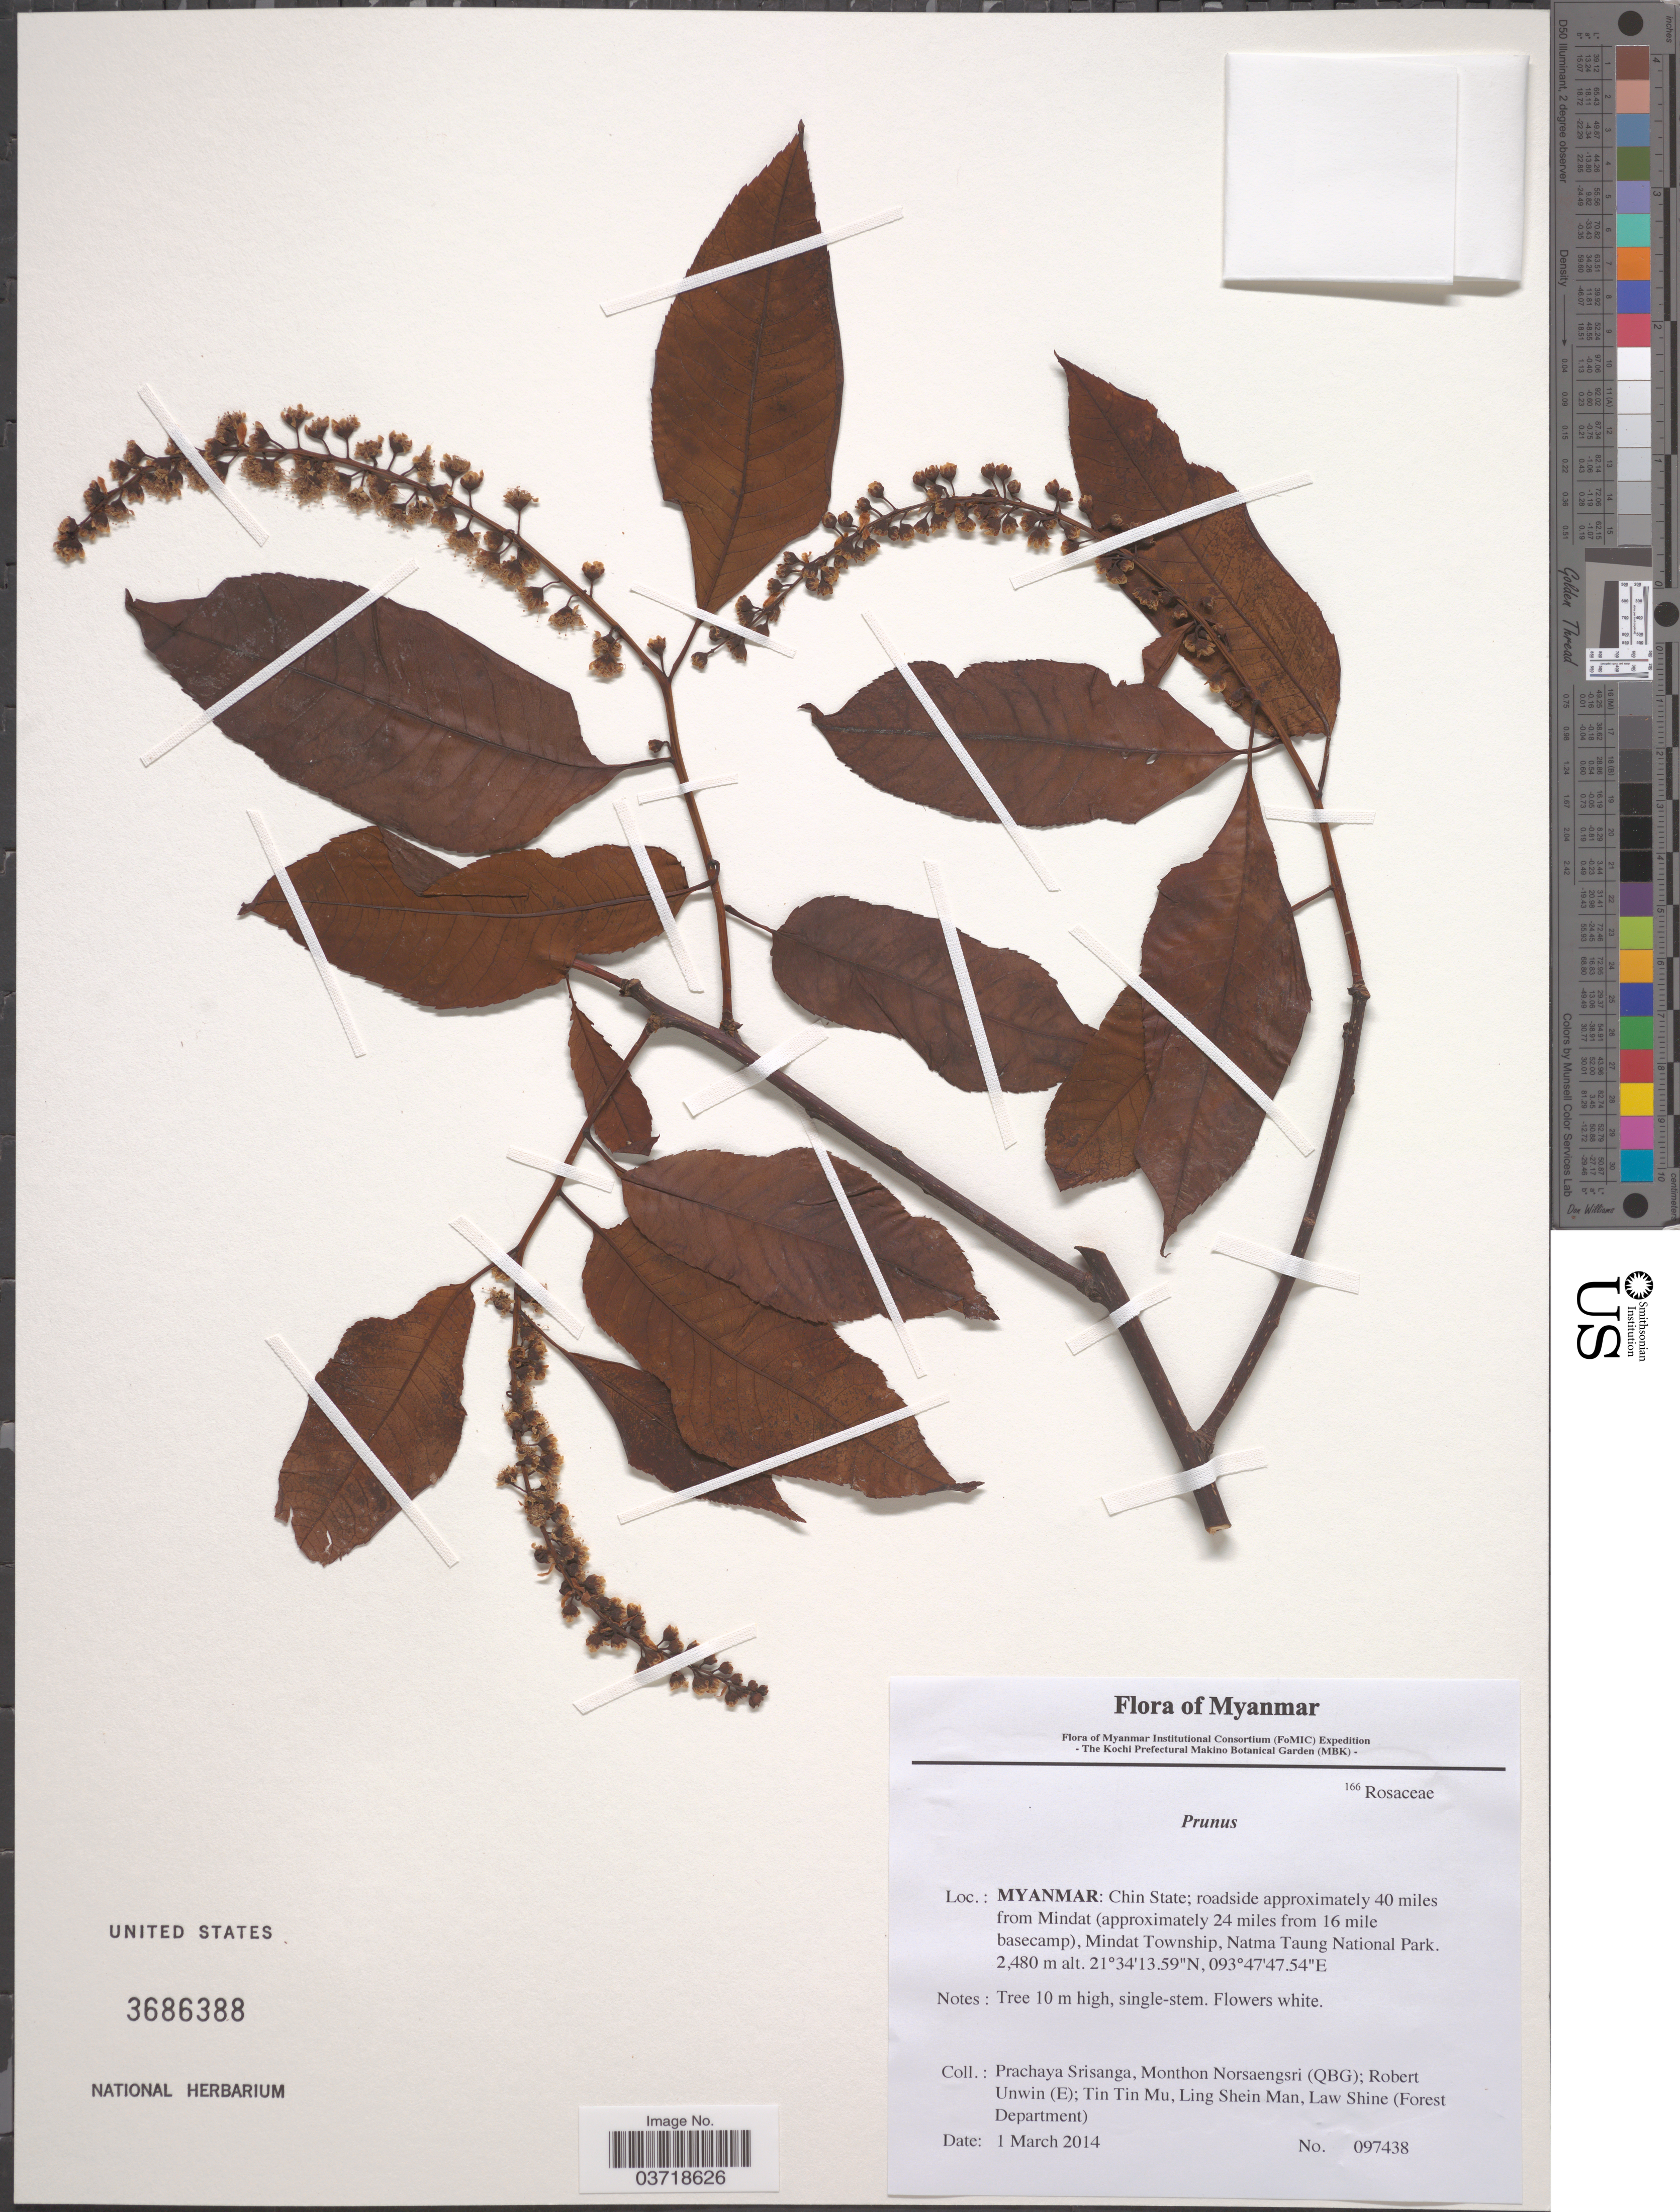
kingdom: Plantae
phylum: Tracheophyta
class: Magnoliopsida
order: Rosales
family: Rosaceae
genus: Prunus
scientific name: Prunus sp.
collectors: P. Srisanga, M. Norsaengsri, R. Unwin, Tin Tin Mu & et al.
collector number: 097438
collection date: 2014-03-01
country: Myanmar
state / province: Chin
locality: Roadside approximately 40 miles from Mindat (approximately 24 miles from 16 mile basecamp), Mindat Township, Natma Taung National Park.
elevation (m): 2480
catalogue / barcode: US 3686388